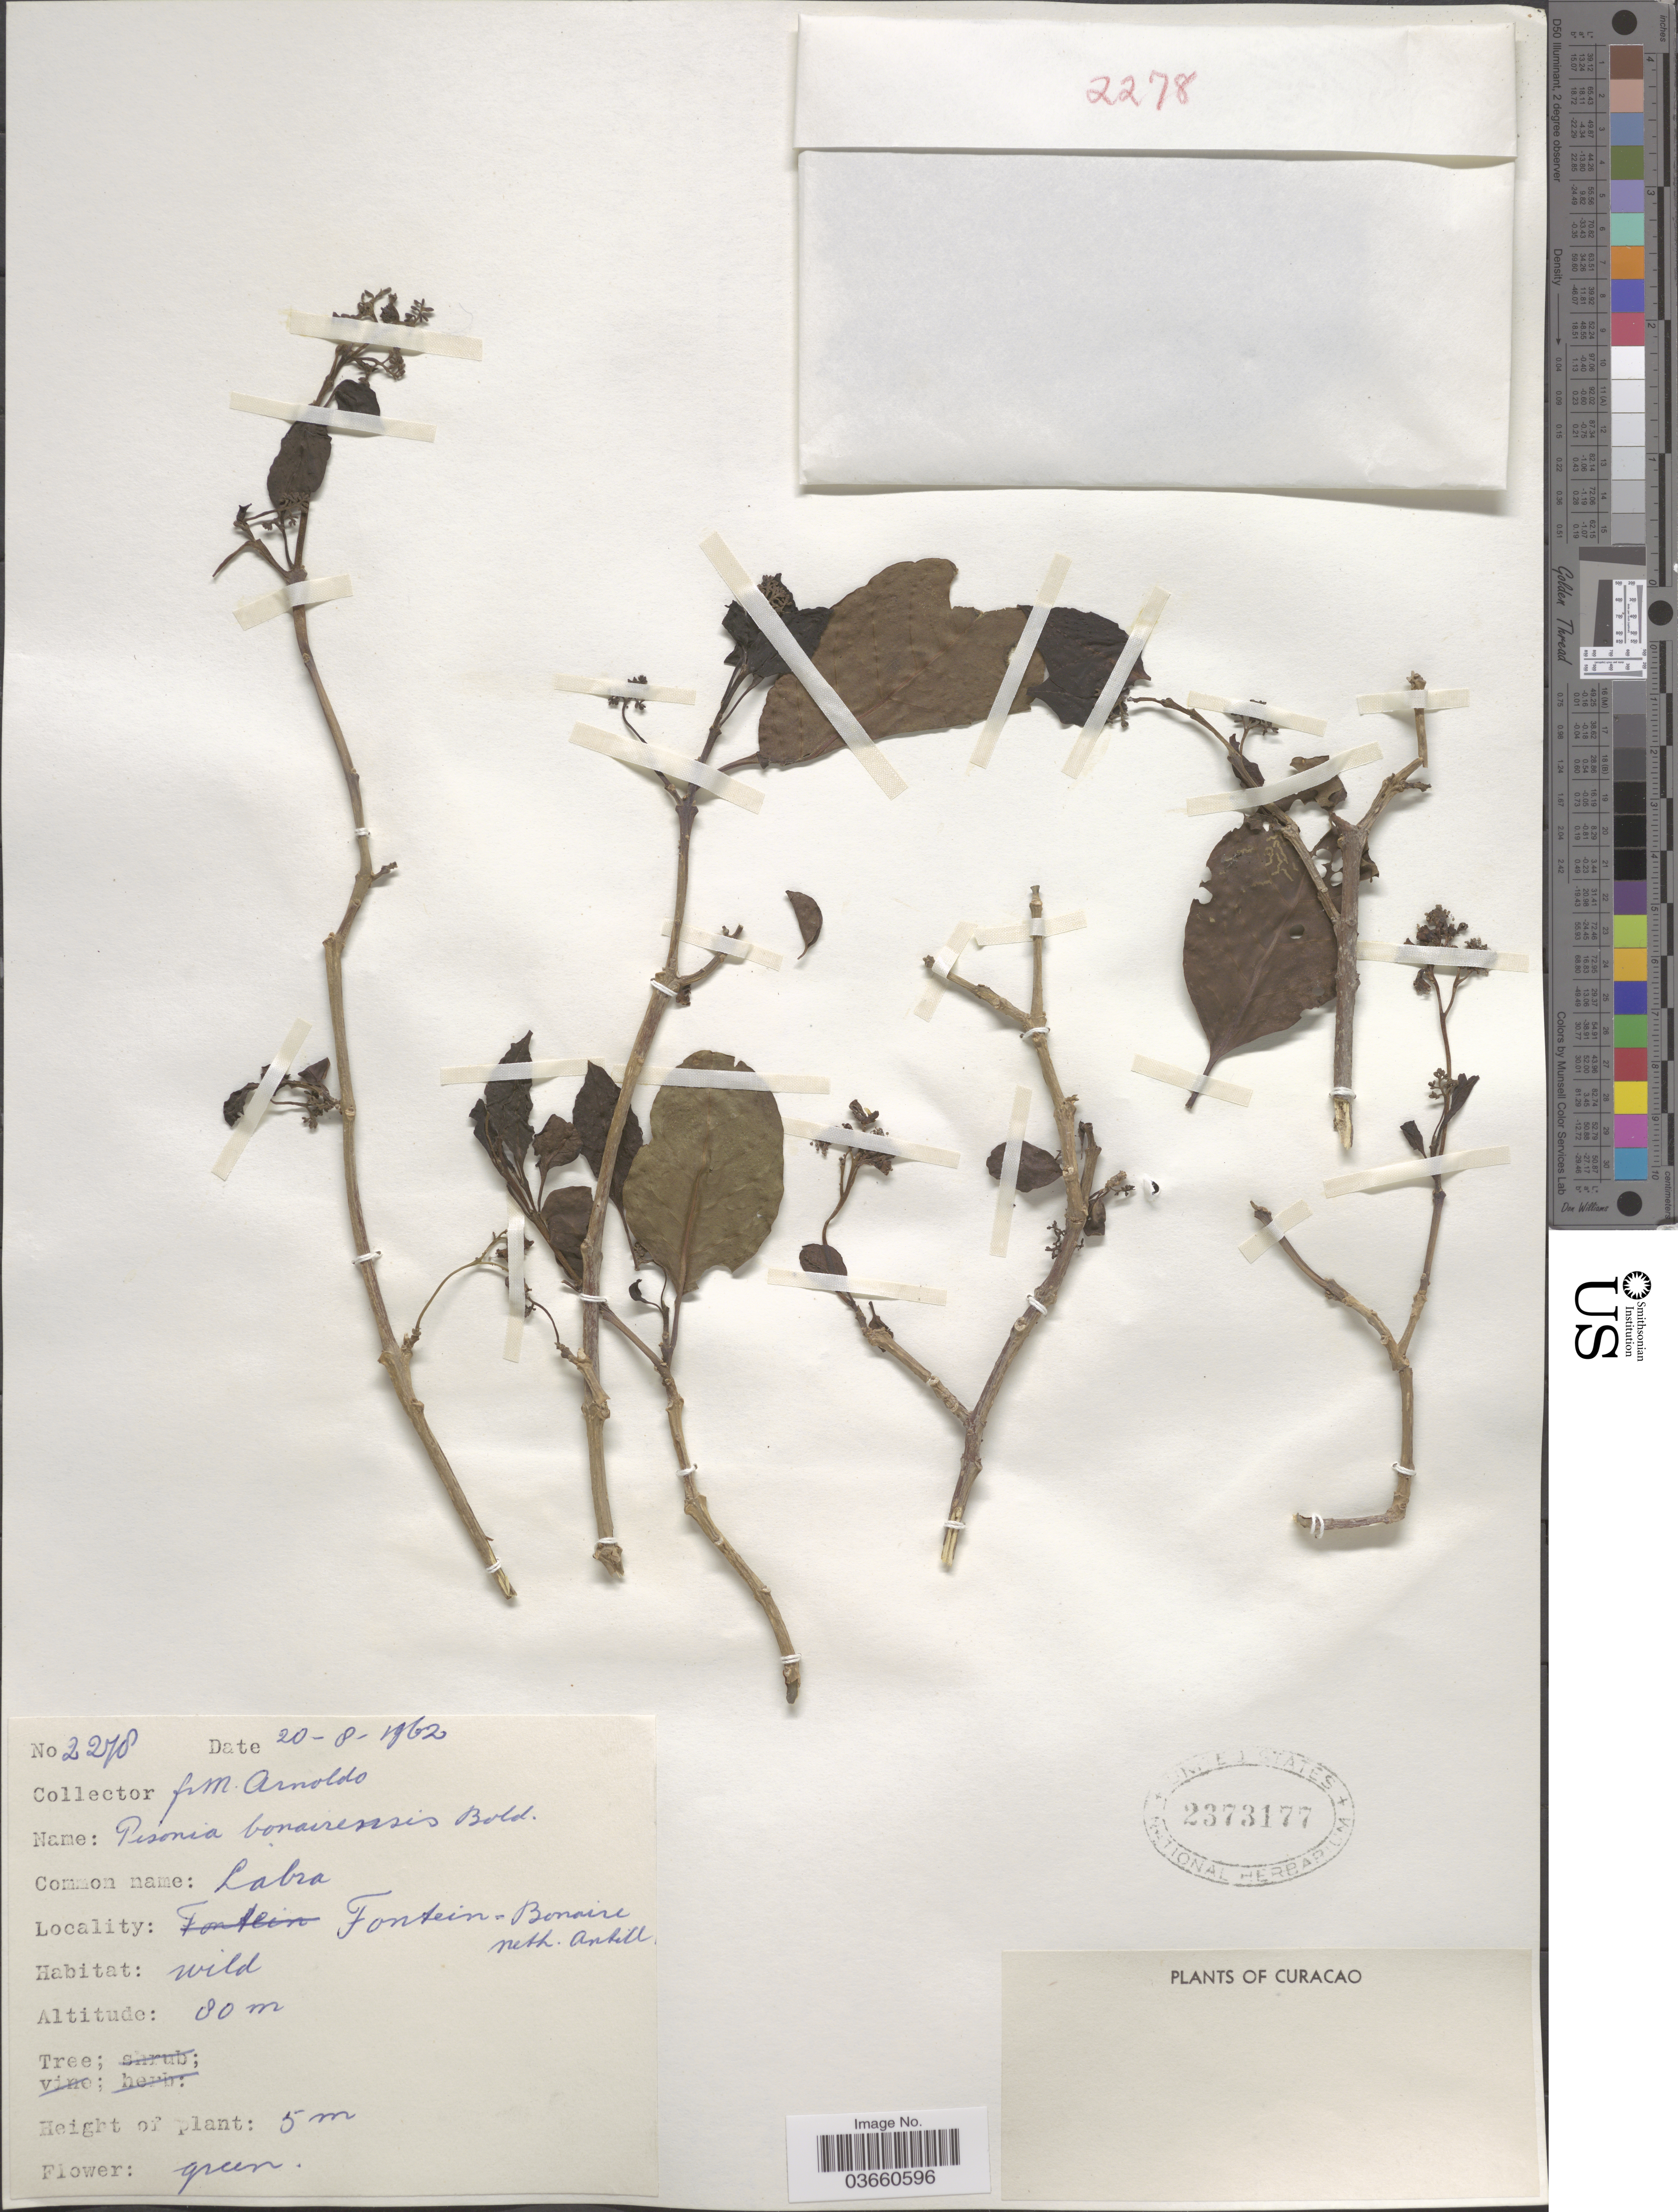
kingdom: Plantae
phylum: Tracheophyta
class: Magnoliopsida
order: Caryophyllales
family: Nyctaginaceae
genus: Pisonia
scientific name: Pisonia bonairensis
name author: Bold.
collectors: N. Arnoldo-Broeders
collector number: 2278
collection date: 1962-08-20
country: Netherlands Antilles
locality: Fontein-Bonaire. Curacao.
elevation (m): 80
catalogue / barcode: US 2373177